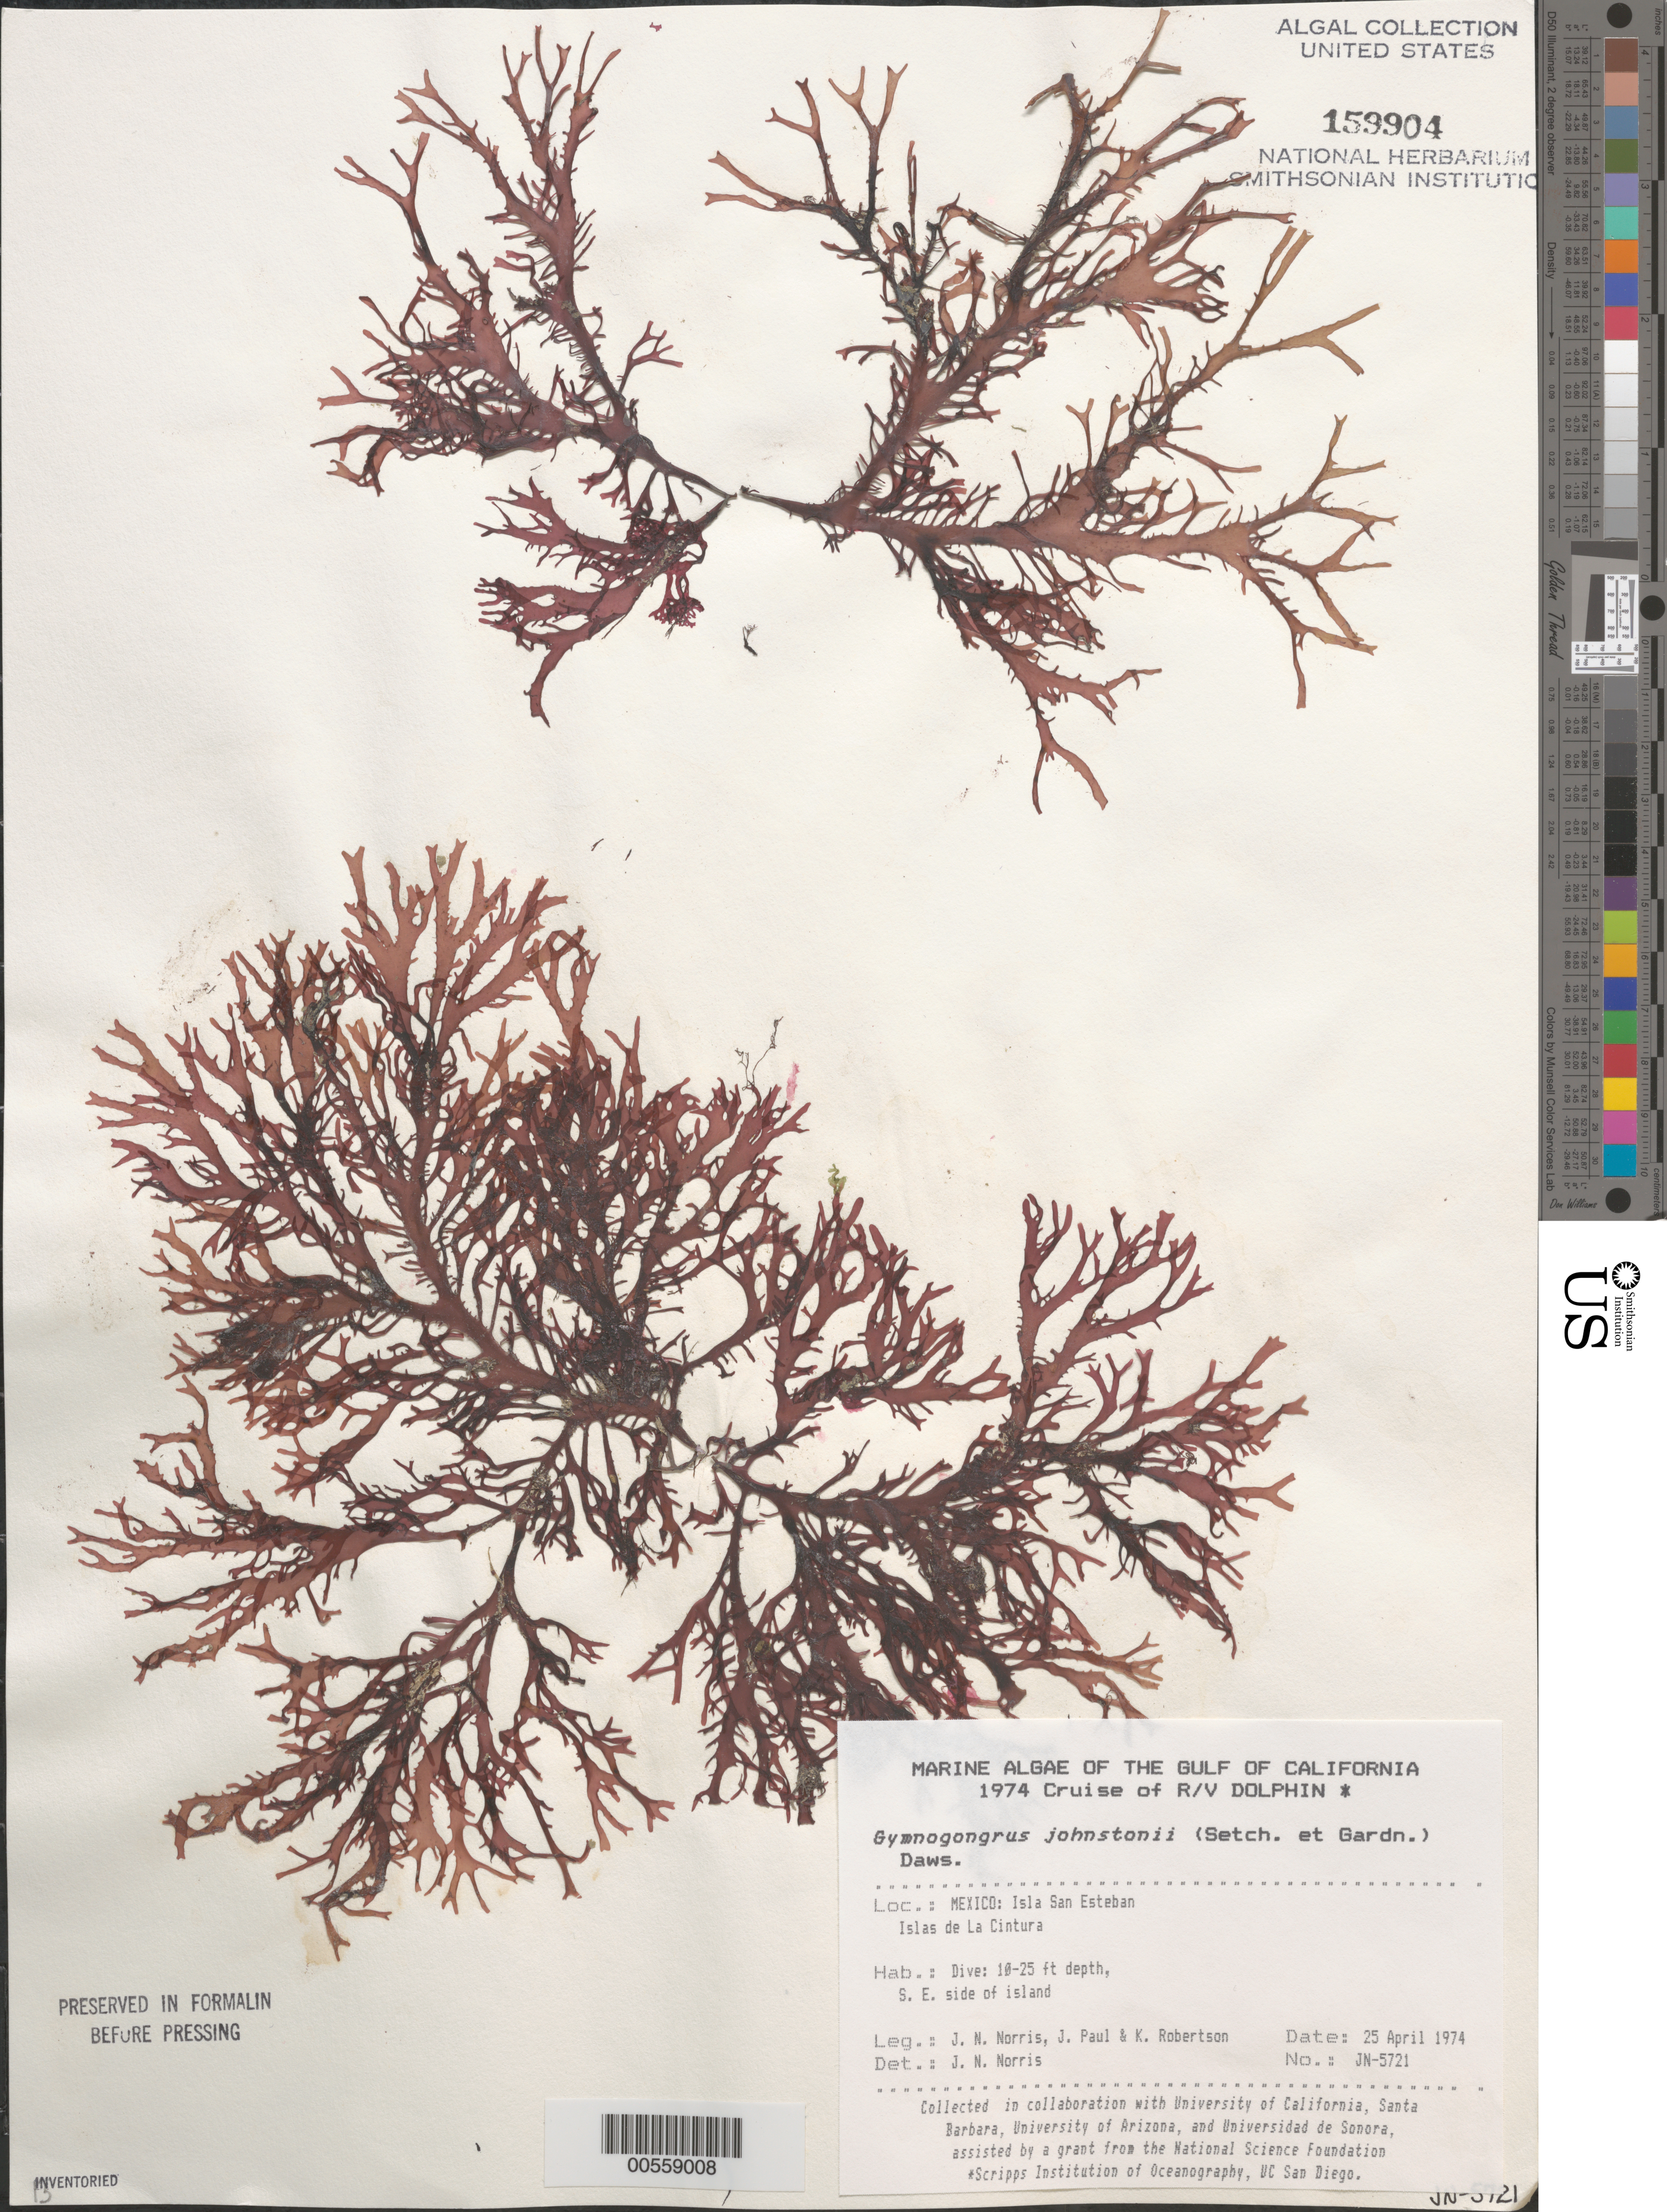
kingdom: Plantae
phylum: Rhodophyta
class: Florideophyceae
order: Gigartinales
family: Phyllophoraceae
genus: Gymnogongrus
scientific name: Gymnogongrus johnstonii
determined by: Norris, James N.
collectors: J. N. Norris, J. Paul & K. Robertson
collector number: JN-5721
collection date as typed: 25 Apr 1974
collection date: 1974-04-25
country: Mexico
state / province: Baja California Norte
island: Isla San Esteban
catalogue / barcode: US 159904